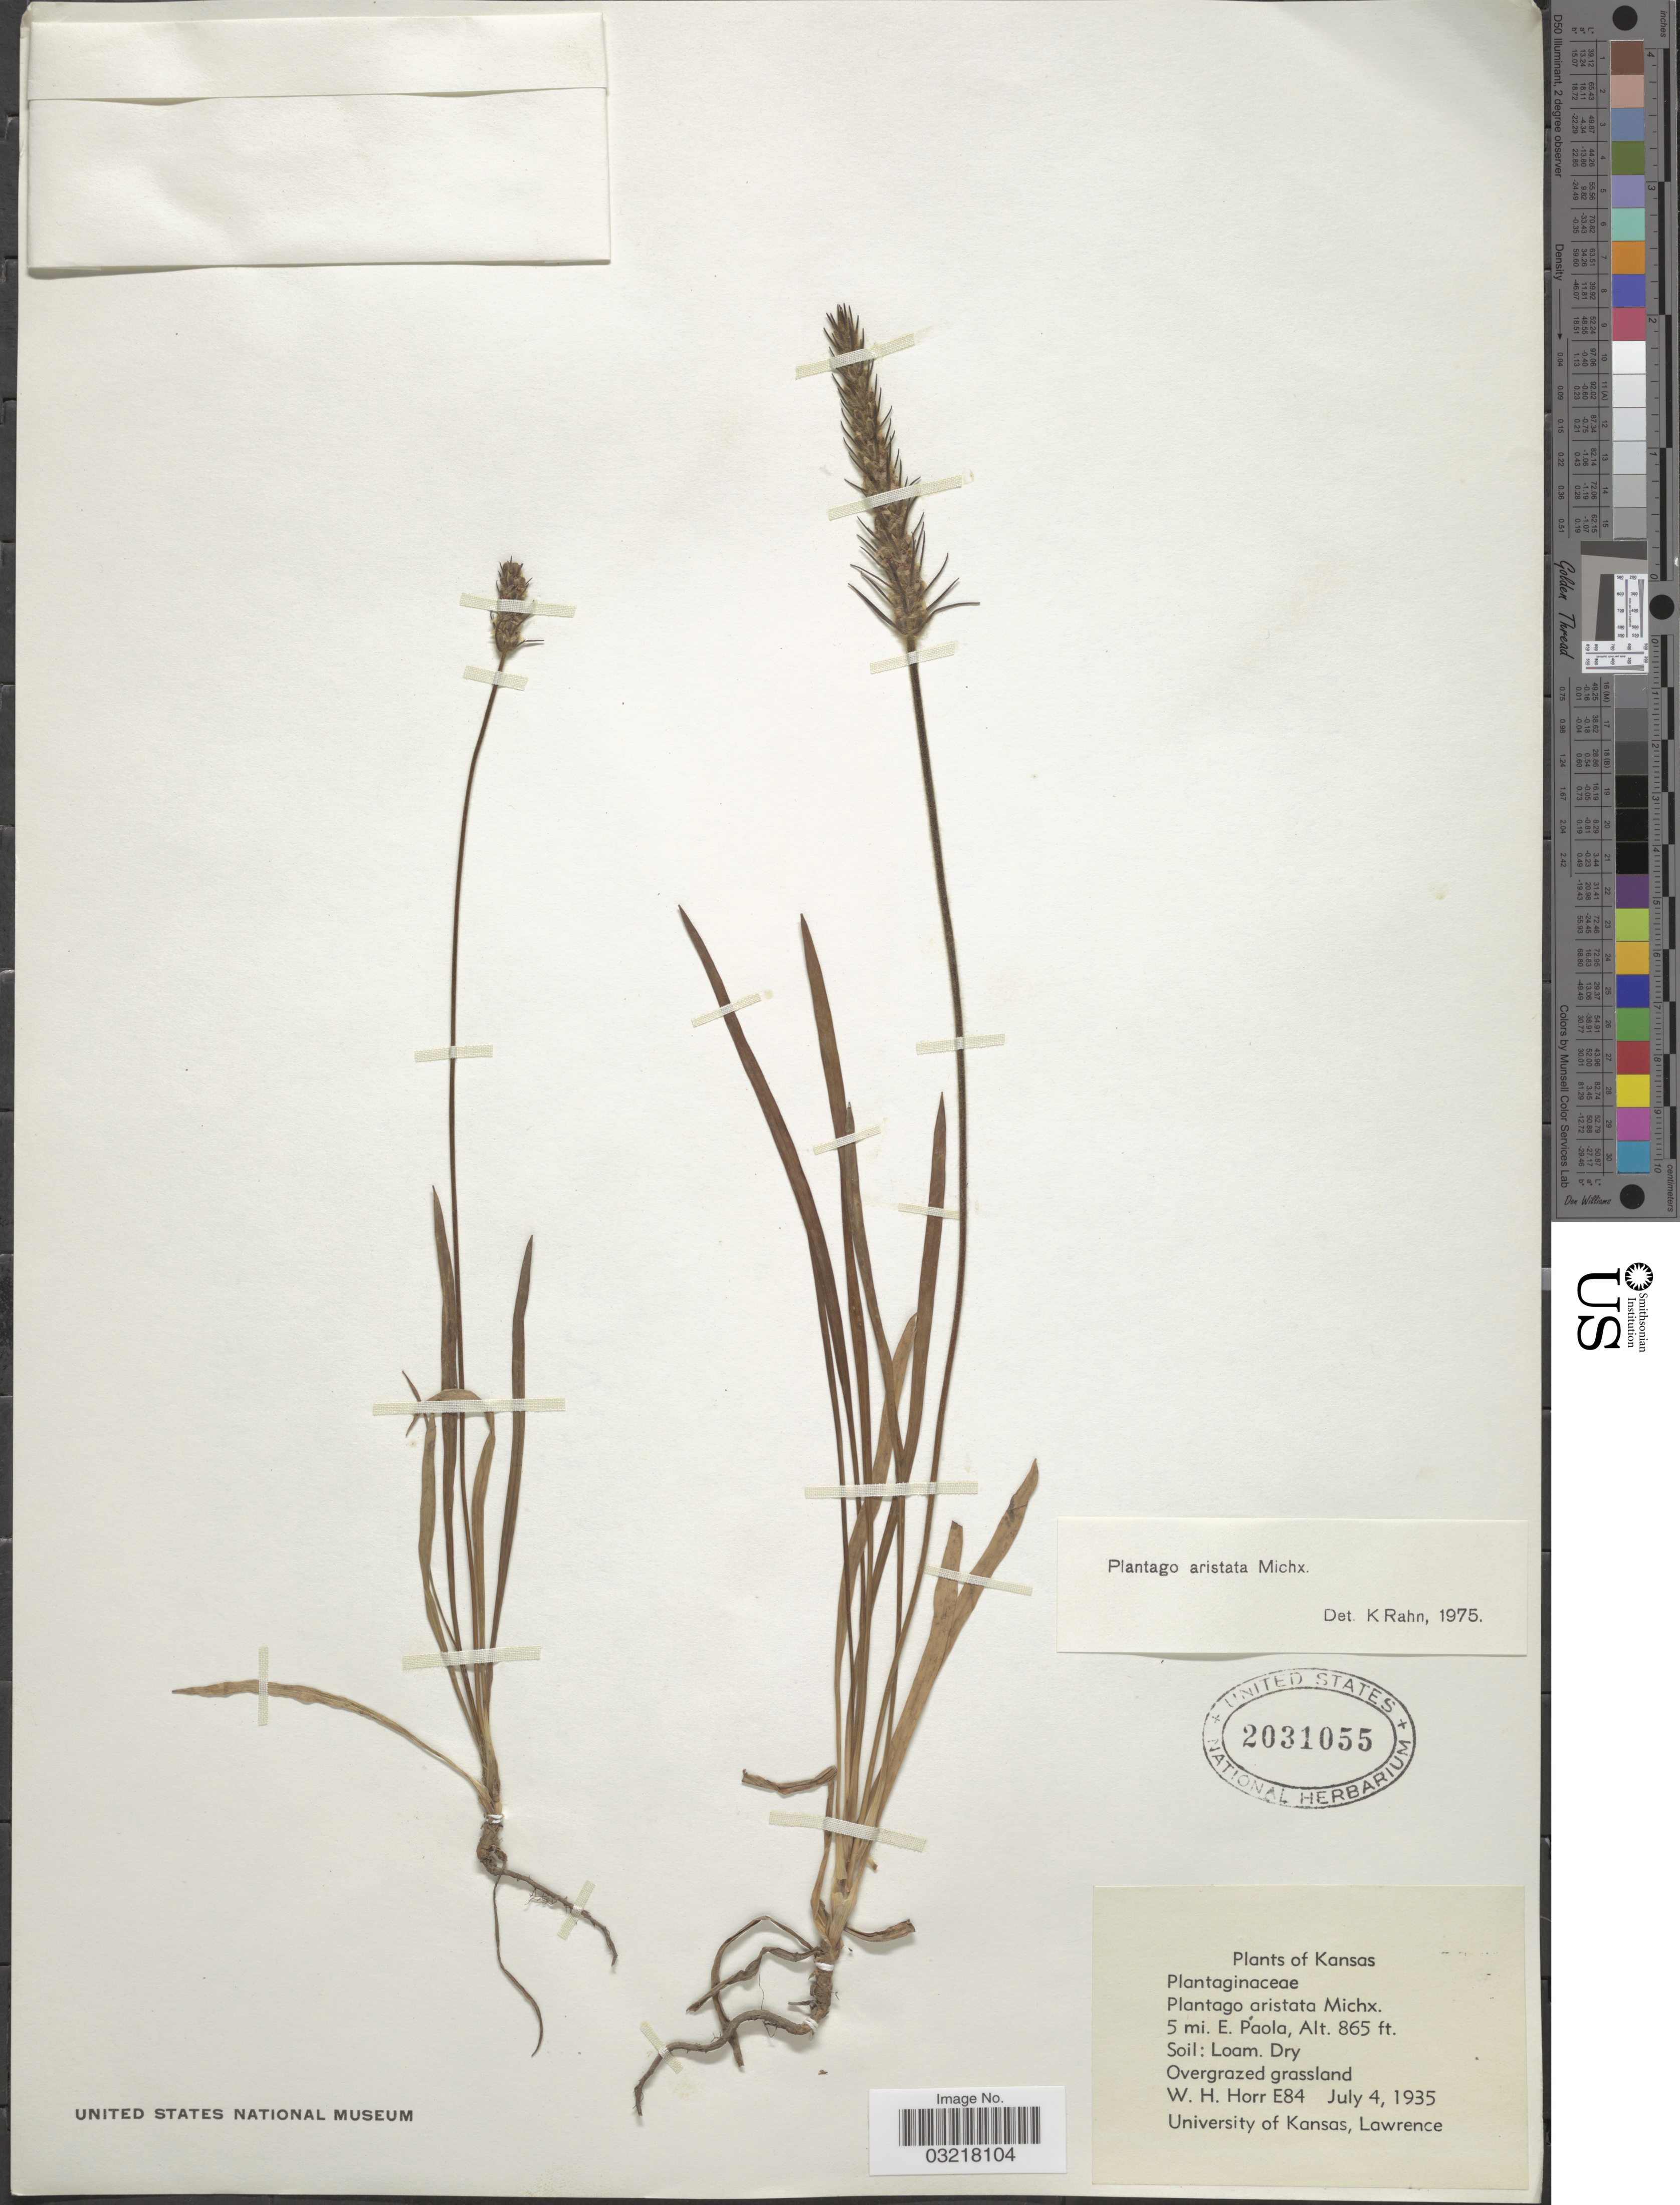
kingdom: Plantae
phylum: Tracheophyta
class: Magnoliopsida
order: Lamiales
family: Plantaginaceae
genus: Plantago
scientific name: Plantago aristata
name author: Michx.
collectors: W. H. Horr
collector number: E84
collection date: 1935-07-04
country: United States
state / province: Kansas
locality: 5 mi. E. Paola.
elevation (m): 264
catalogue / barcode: US 2031055